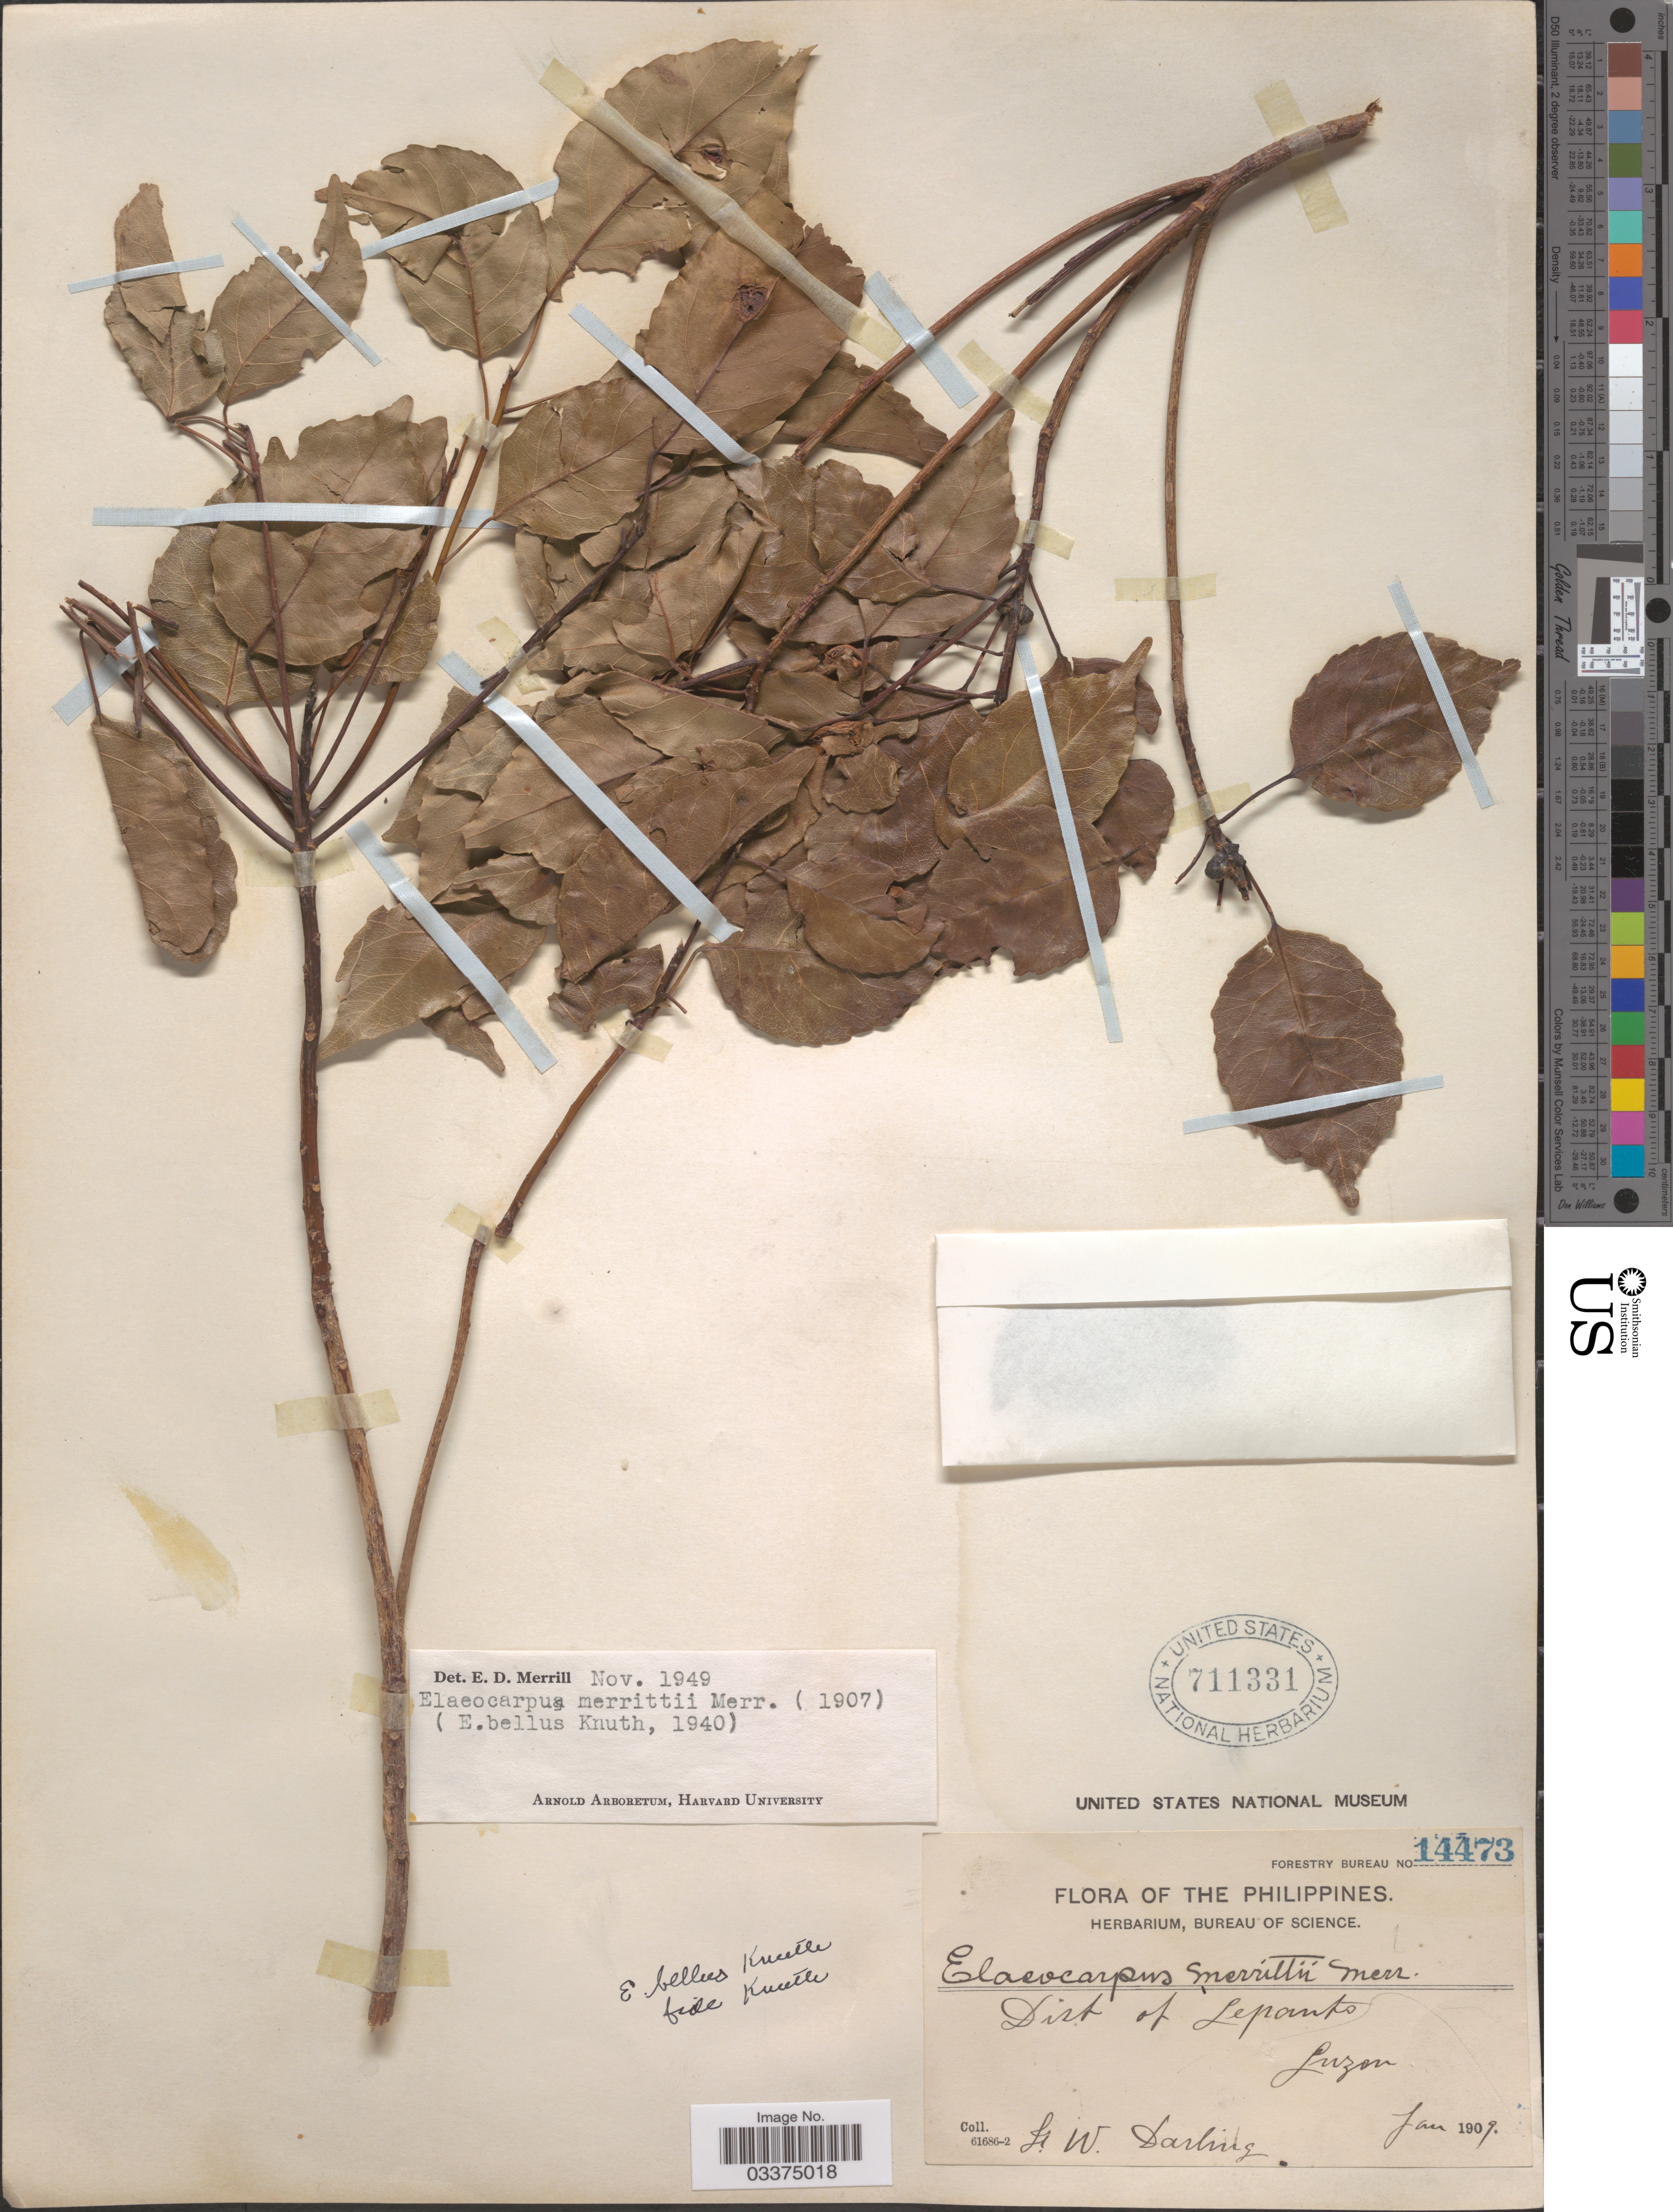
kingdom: Plantae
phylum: Tracheophyta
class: Magnoliopsida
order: Oxalidales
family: Elaeocarpaceae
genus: Elaeocarpus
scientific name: Elaeocarpus merrittii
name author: Merr.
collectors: F. Darling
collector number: Forestry Bureau 14473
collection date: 1909-01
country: Philippines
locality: Dist of Lepanto, Luzon.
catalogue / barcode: US 711331